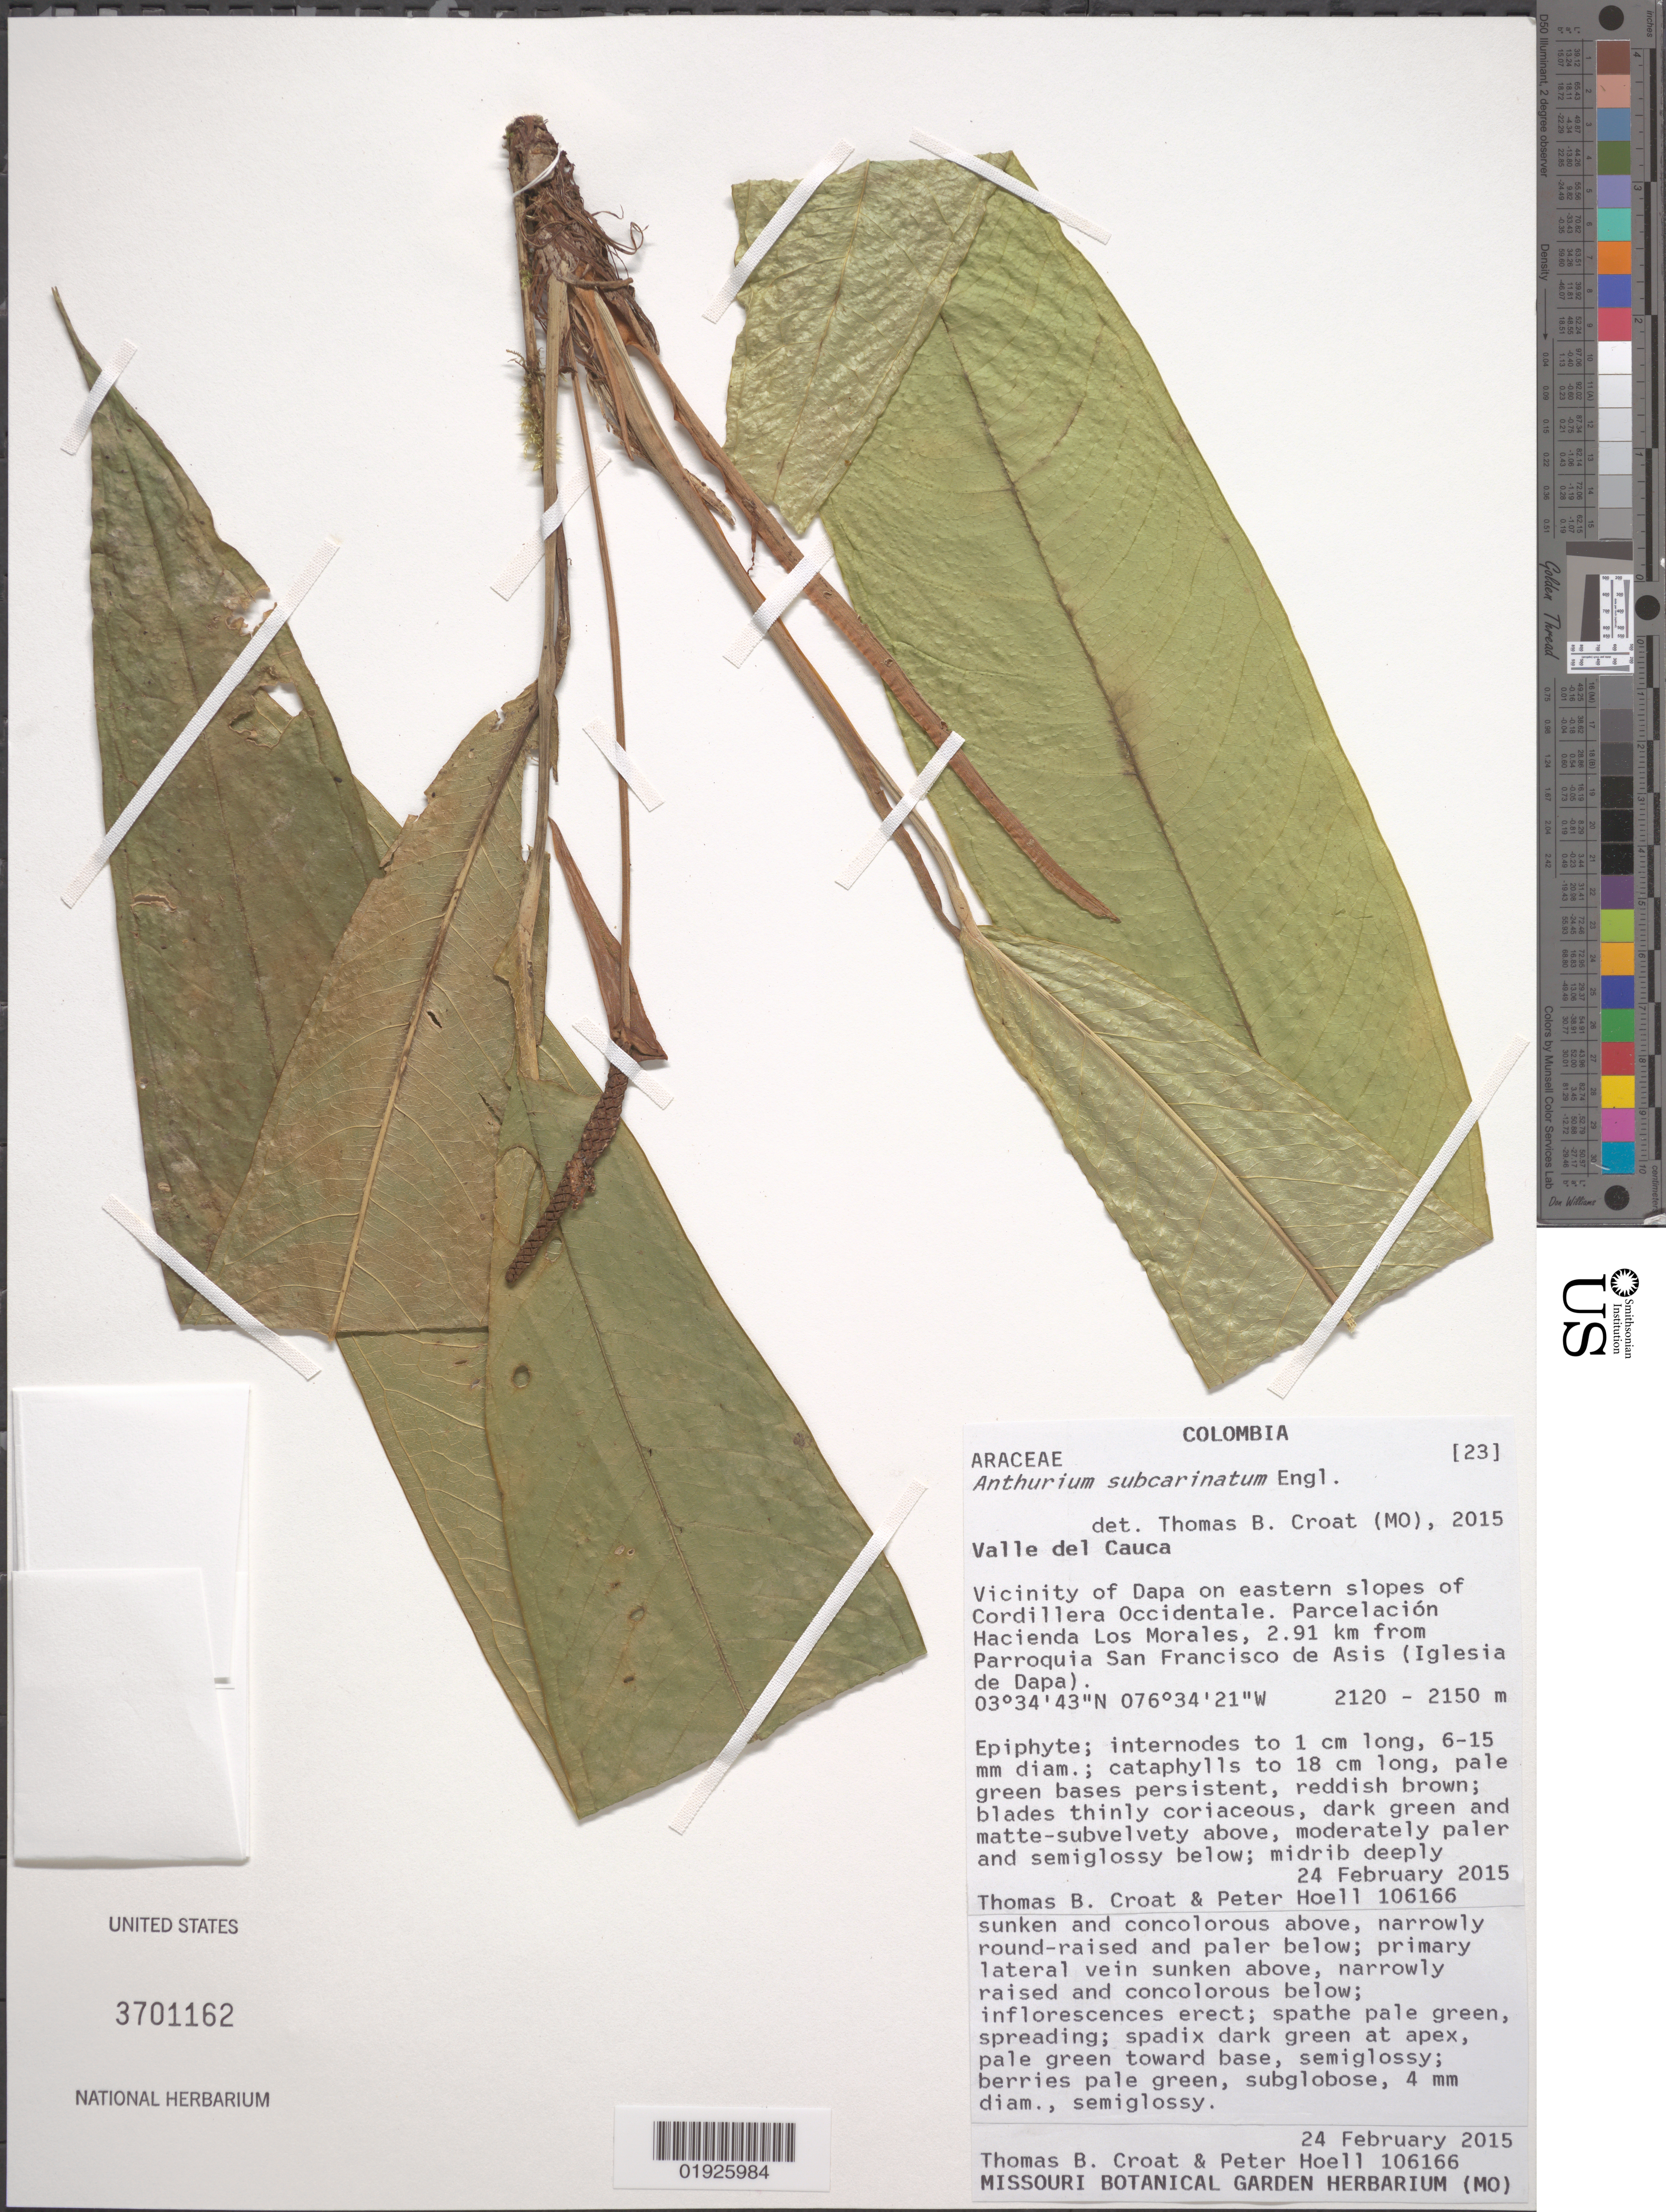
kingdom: Plantae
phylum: Tracheophyta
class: Liliopsida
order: Alismatales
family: Araceae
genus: Anthurium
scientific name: Anthurium subcarinatum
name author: Engl.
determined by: Croat, Thomas B., Missouri Botanical Garden (MO)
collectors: T. B. Croat & P. Hoell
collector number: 106166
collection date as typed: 24 February 2015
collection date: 2015-02-24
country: Colombia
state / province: Valle del Cauca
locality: Vicinity of Dapa on eastern slopes of Cordillera Occidentale. Parcelacion Hacienda Los Morales, 2.91 km from Parroquia San Francisco de Asis (Iglesia de Dapa).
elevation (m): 2120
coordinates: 03 34 43 N, 076 34 21 W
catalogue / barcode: US 3701162